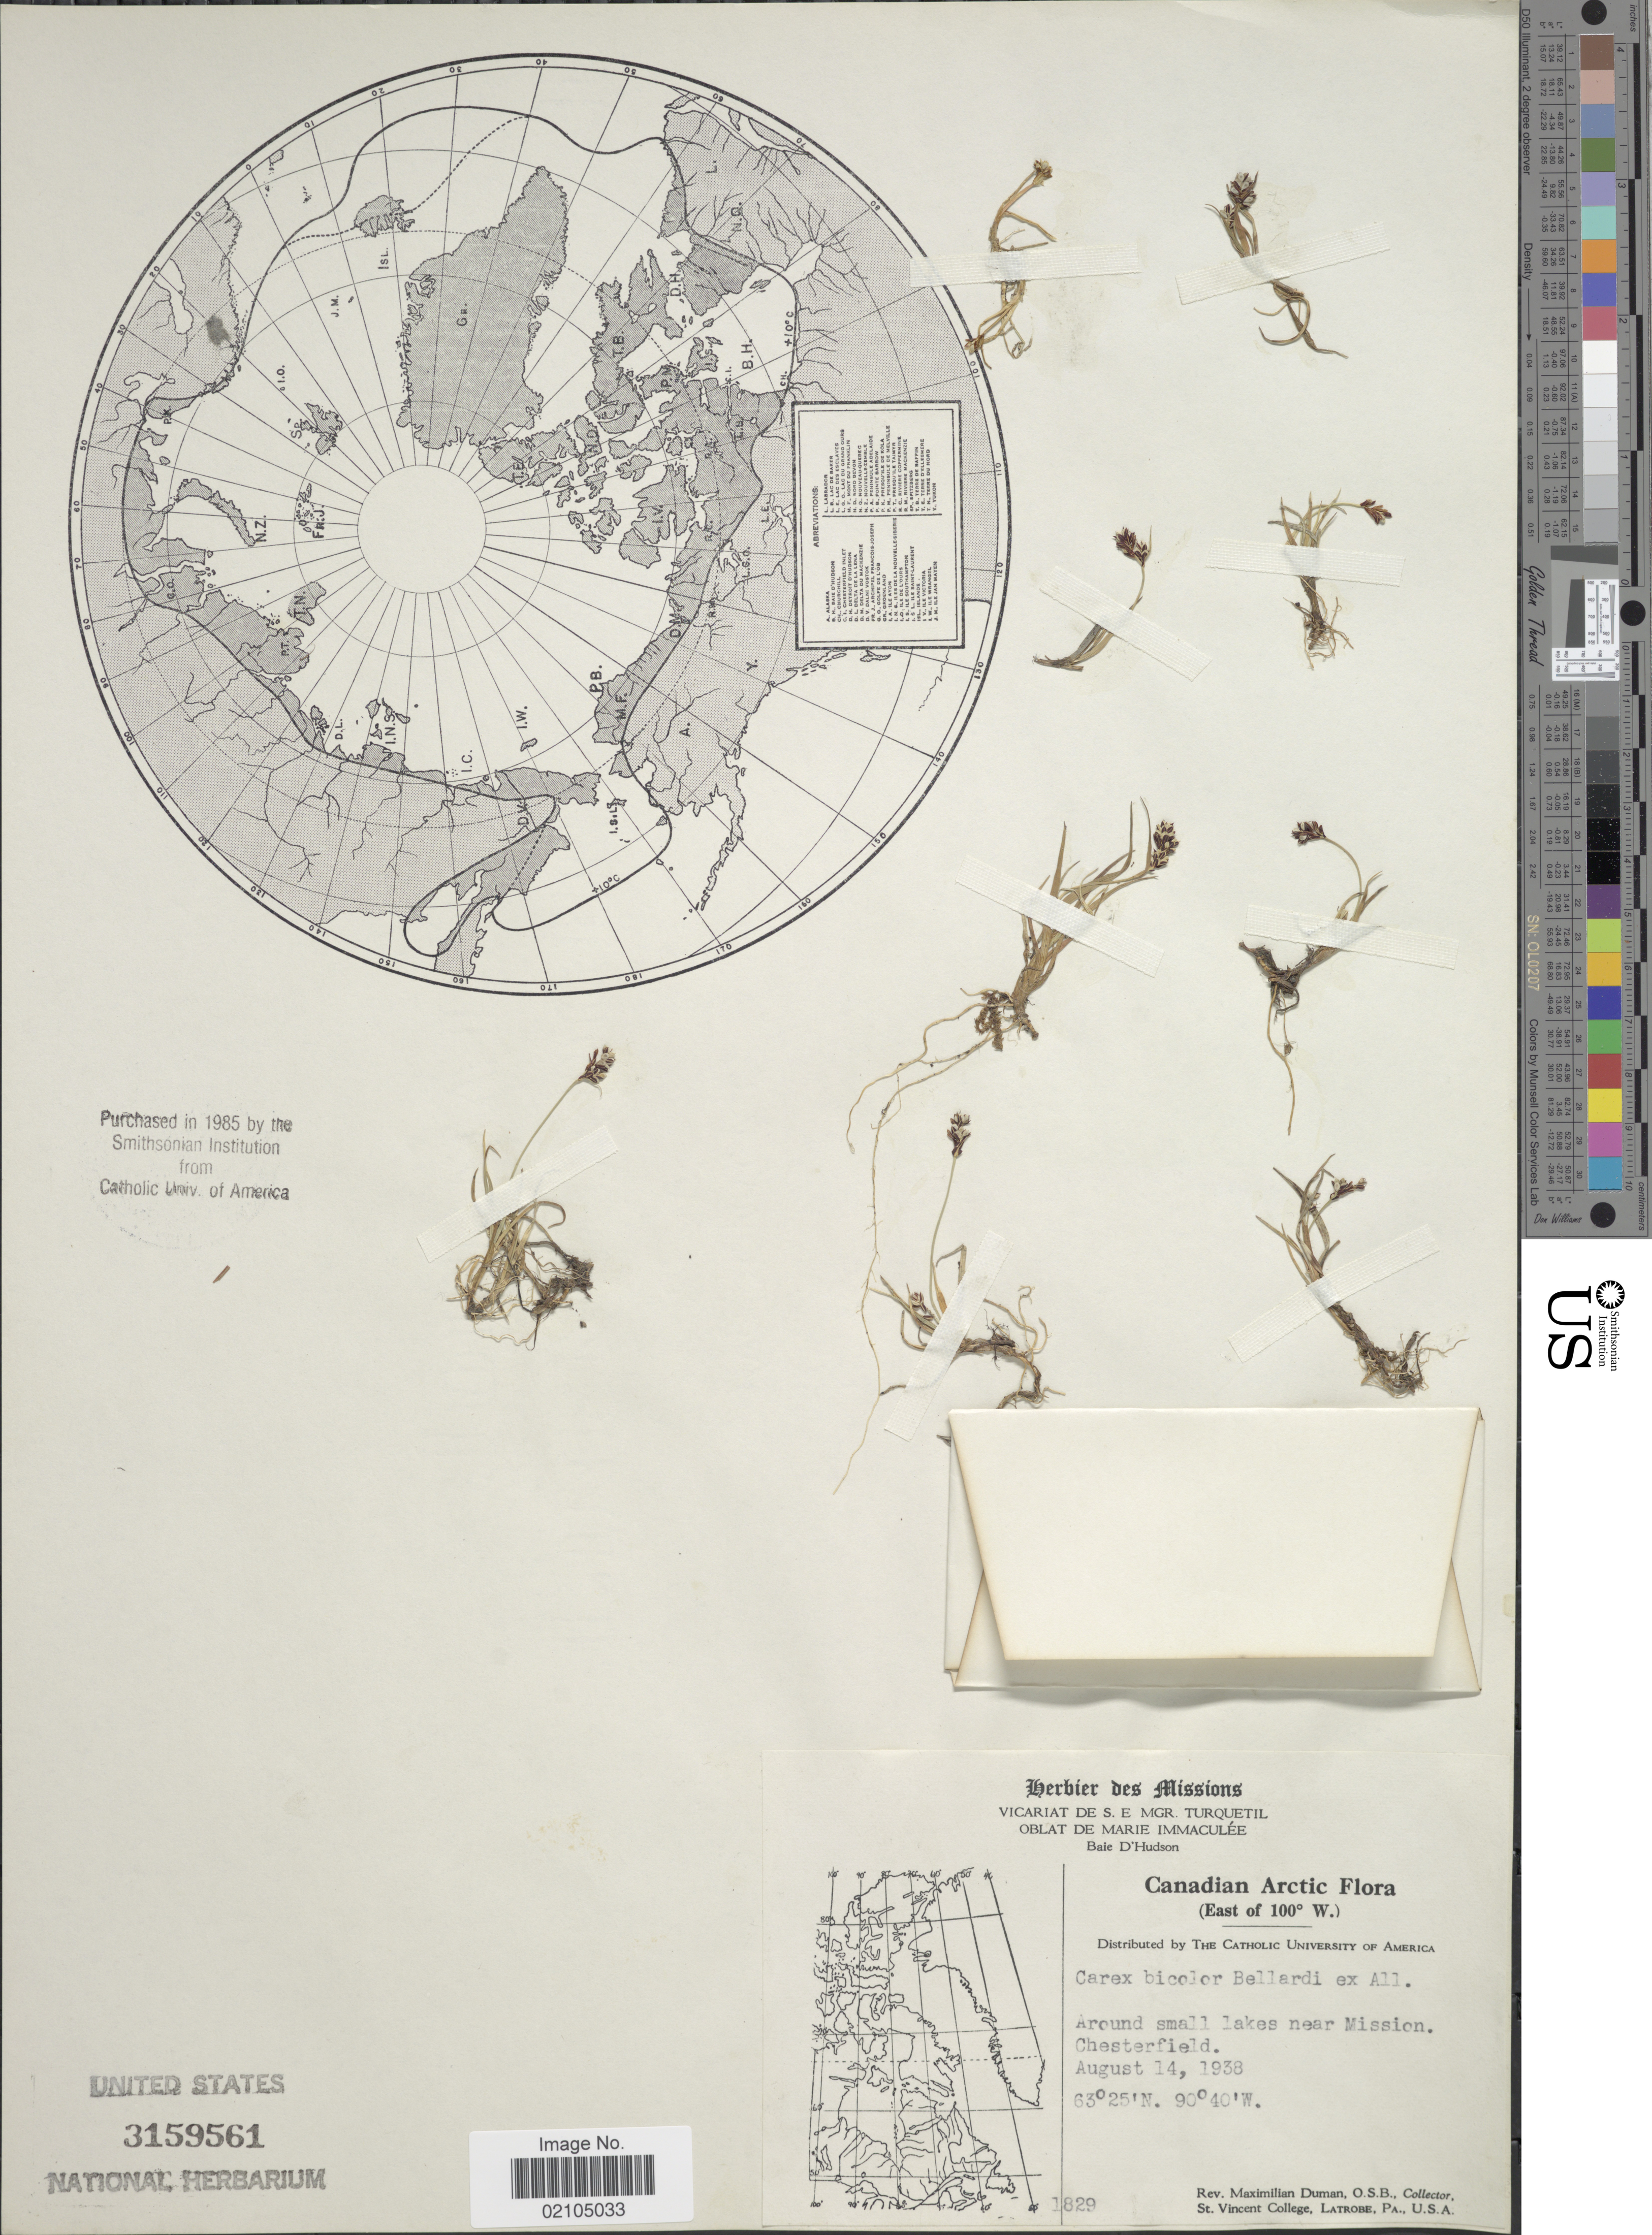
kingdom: Plantae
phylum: Tracheophyta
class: Liliopsida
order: Poales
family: Cyperaceae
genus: Carex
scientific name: Carex bicolor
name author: Bellardi ex All.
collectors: M. Duman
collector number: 1829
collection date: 1938-08-14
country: Canada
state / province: Nunavut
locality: Canadian Arctic. (East of 100º W.) Around small lakes near Mission, Chesterfield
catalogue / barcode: US 3159561